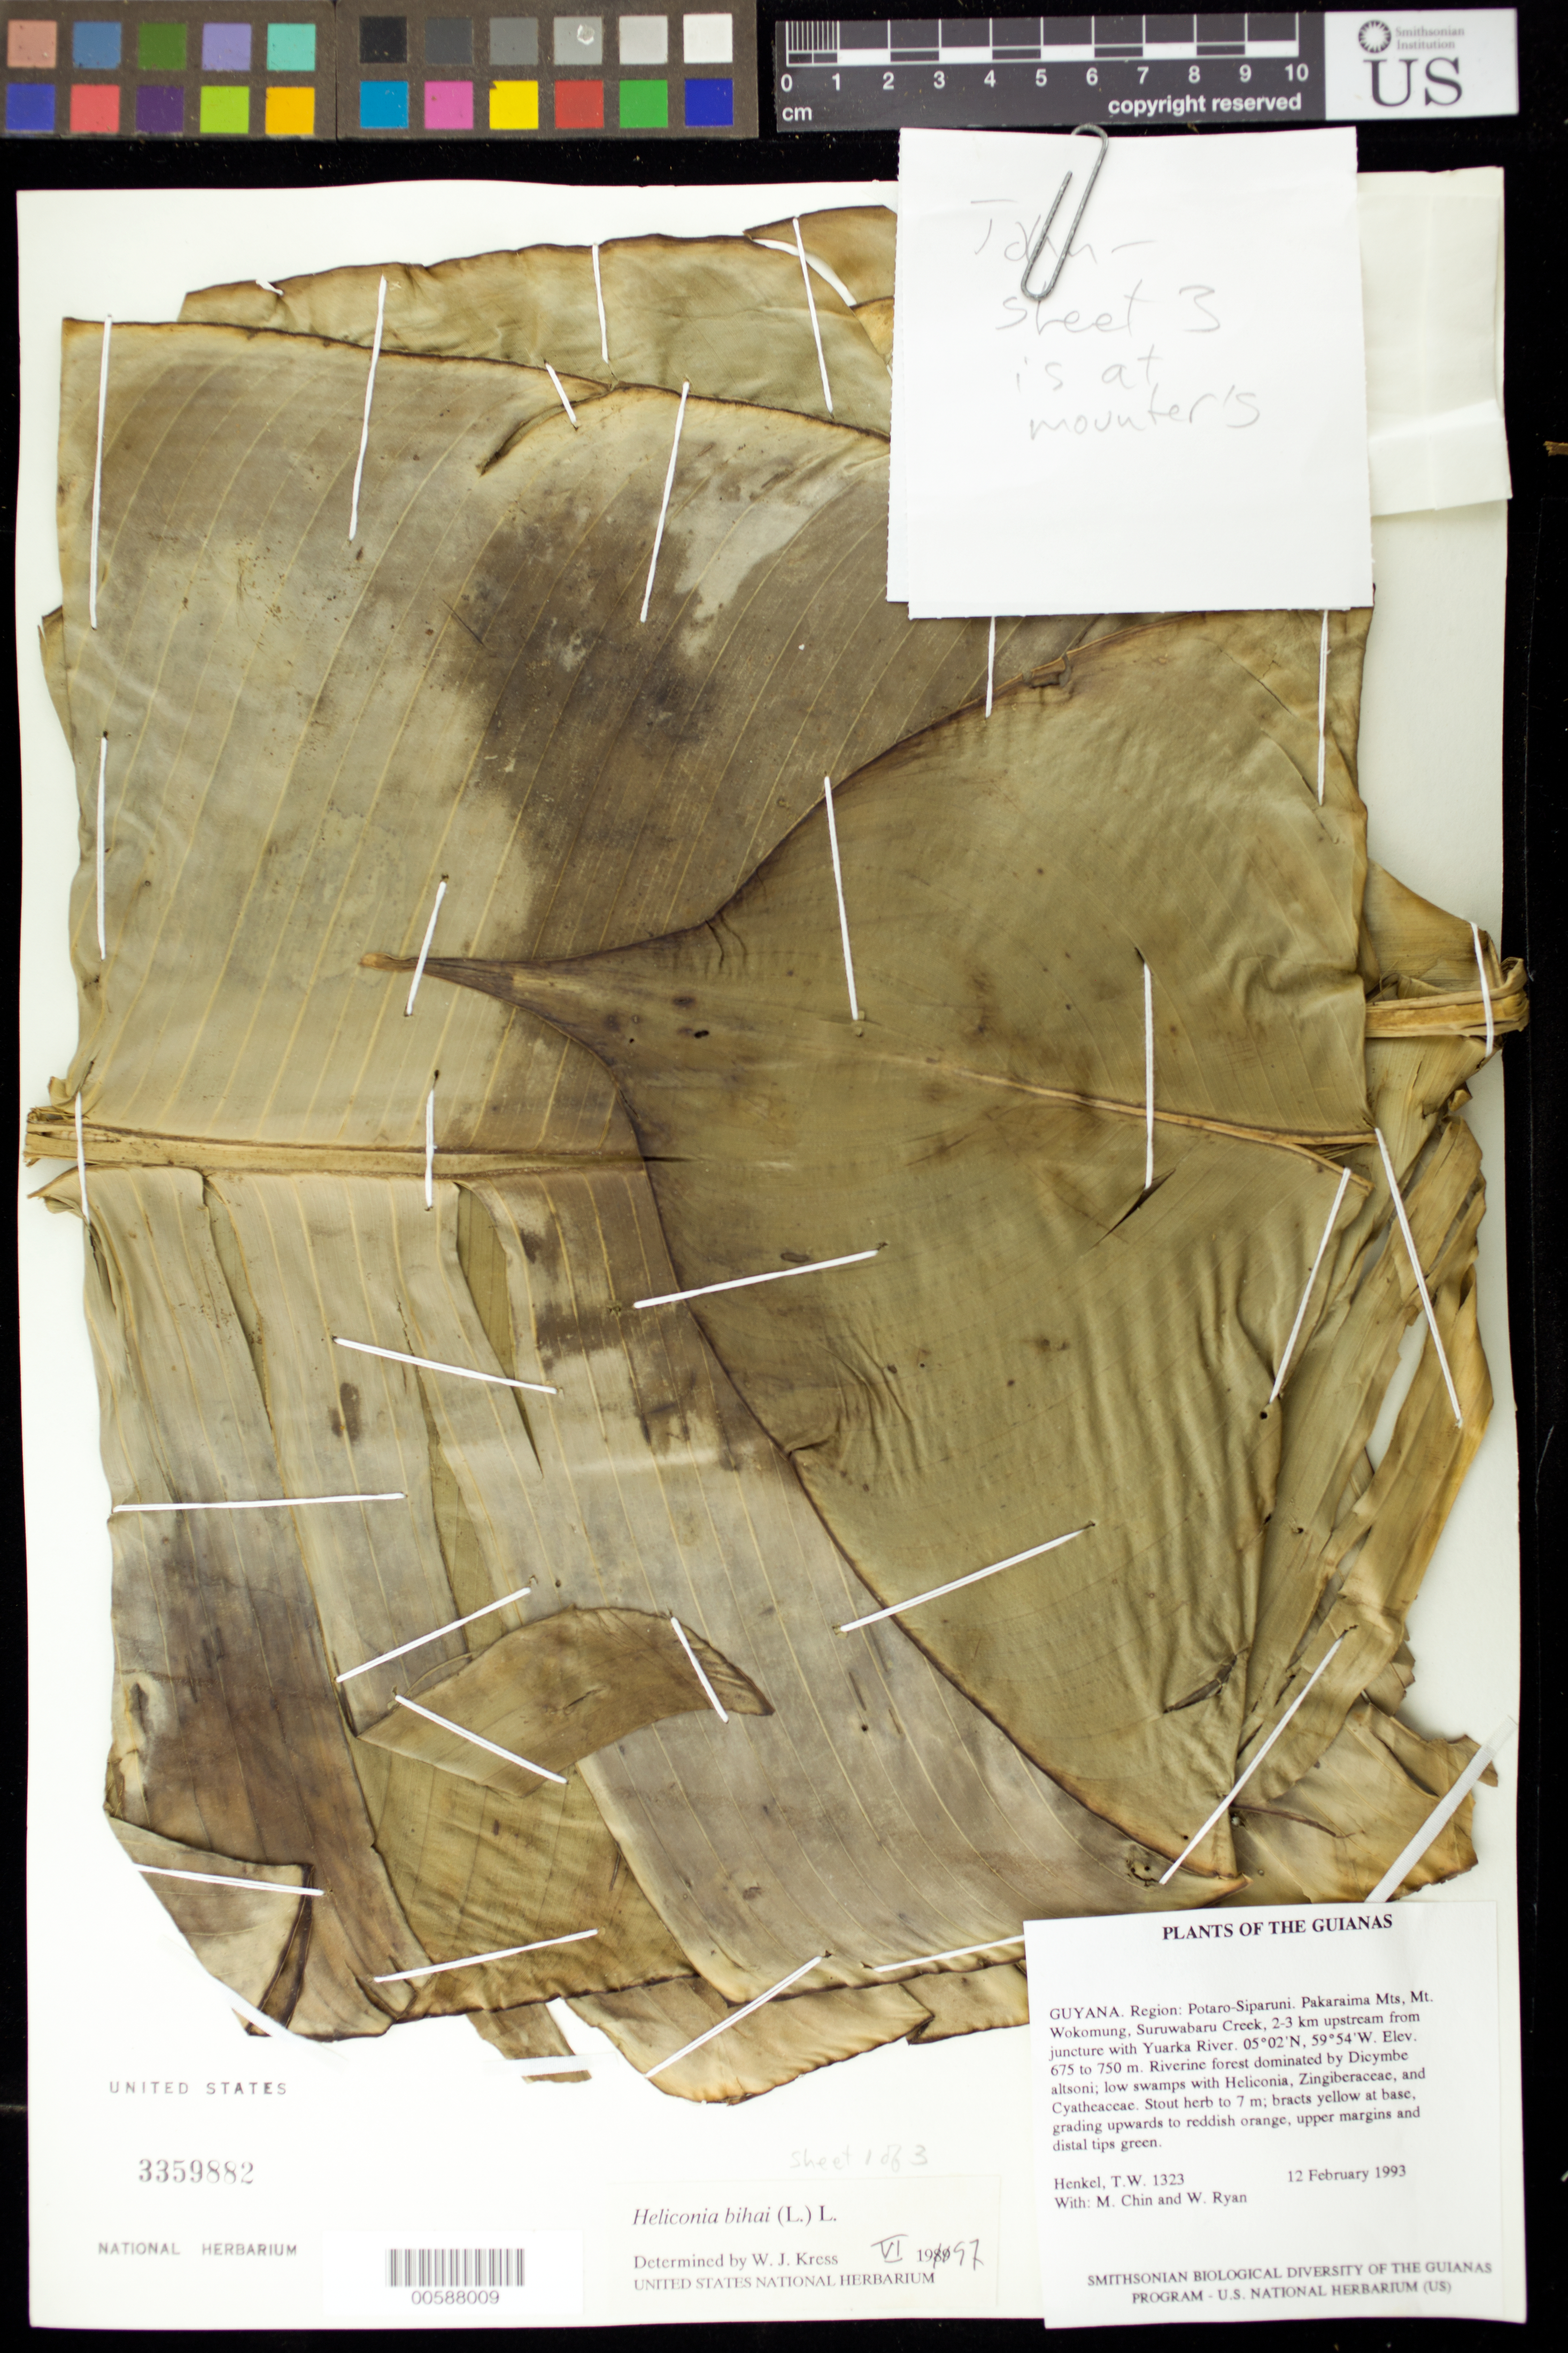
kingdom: Plantae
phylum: Tracheophyta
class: Liliopsida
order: Zingiberales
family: Heliconiaceae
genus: Heliconia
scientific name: Heliconia bihai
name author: (L.) L.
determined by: Kress, W. J., (US), Smithsonian Institution - National Museum of Natural History (UNITED STATES)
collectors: T. Henkel, M. Chin & W. Ryan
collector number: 1323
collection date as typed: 12 February 1993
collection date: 1993-02-12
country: Guyana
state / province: Potaro-Siparuni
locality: Pakaraima Mts, Mt. Wokomung, Suruwabaru Creek, 2-3 km upstream from juncture with Yuarka R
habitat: Riverine forest dominated by Dicymbe altsoni; low swamps with Heliconia, Zingiberaceae, Cyatheaceae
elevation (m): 675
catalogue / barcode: US 3359882